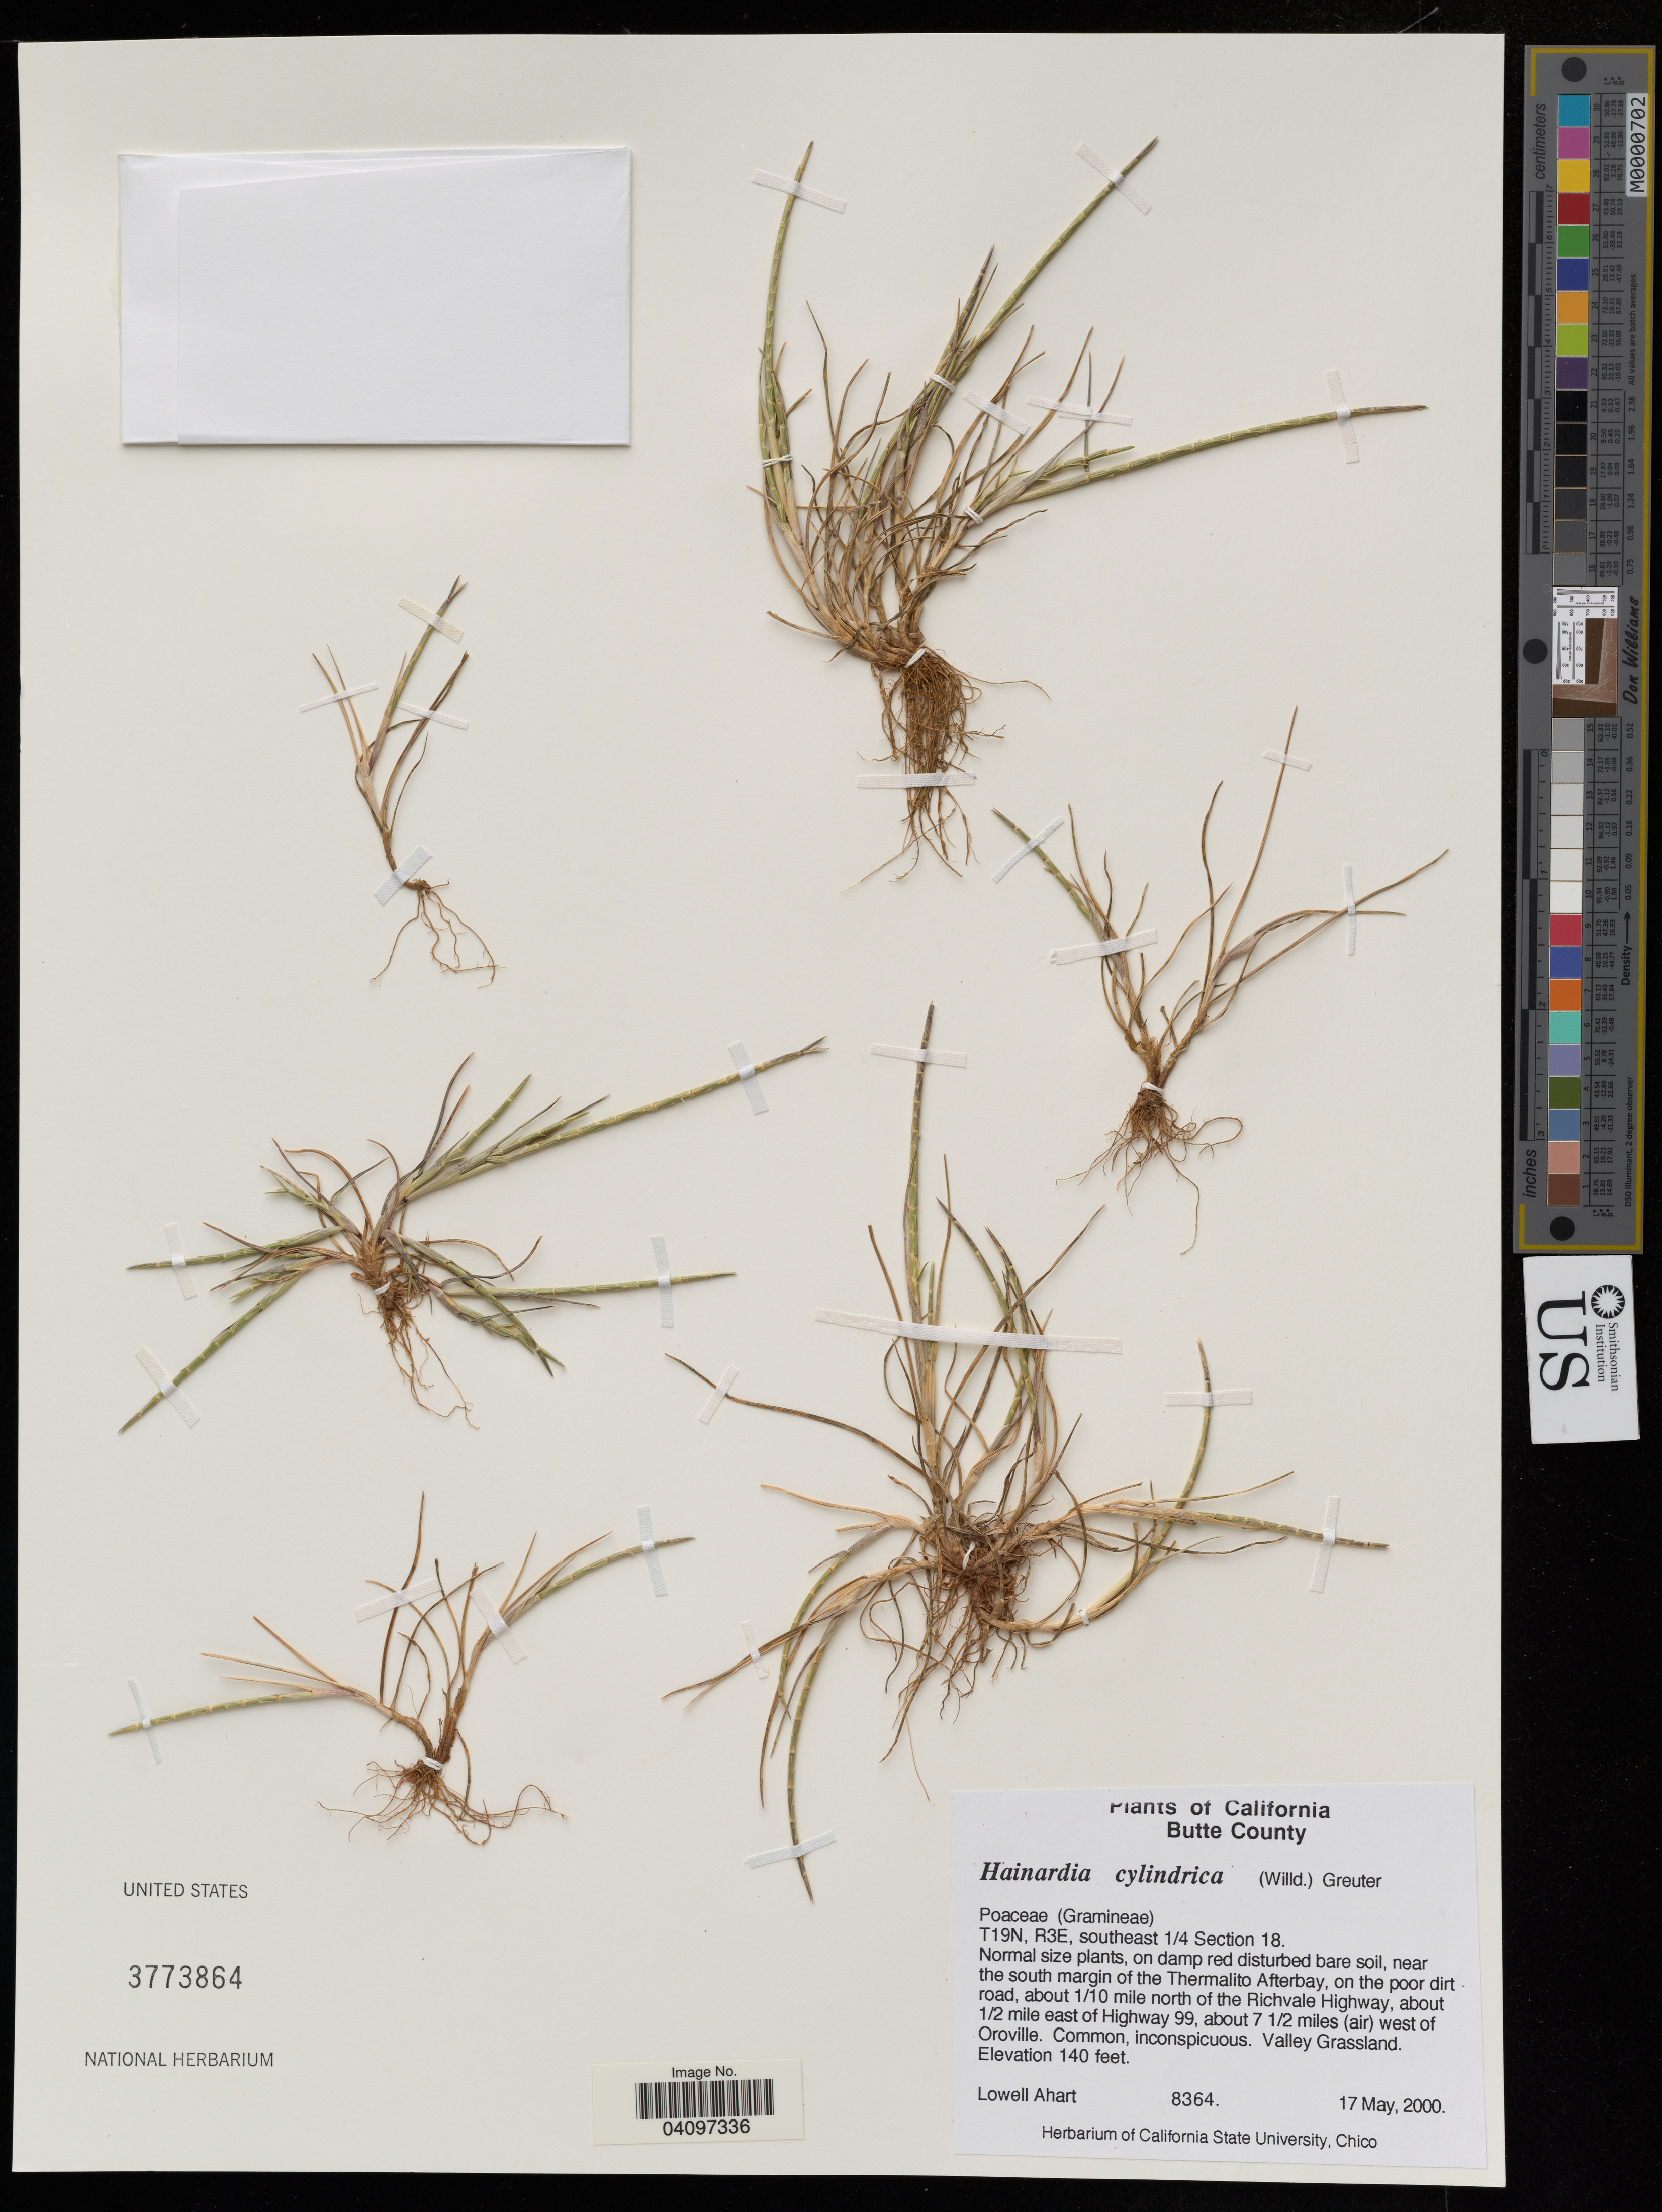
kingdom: Plantae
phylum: Tracheophyta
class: Liliopsida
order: Poales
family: Poaceae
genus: Hainardia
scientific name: Hainardia cylindrica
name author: (Willd.) Greuter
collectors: L. Ahart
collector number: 8364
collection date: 2000-05-17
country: United States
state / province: California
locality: California, Butte County. T19N, R3E, southeast 1/4 Section 18, near the south margin of the Thermalito Afterbay, on the poor dirt - road, about 1/10 mile north of the Richvale Highway, about 1/2 mile east of Highway 99, about 7 1/2 miles (air) west of Oroville, inconspicuous. Valley Grassland.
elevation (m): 43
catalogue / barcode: US 3773864